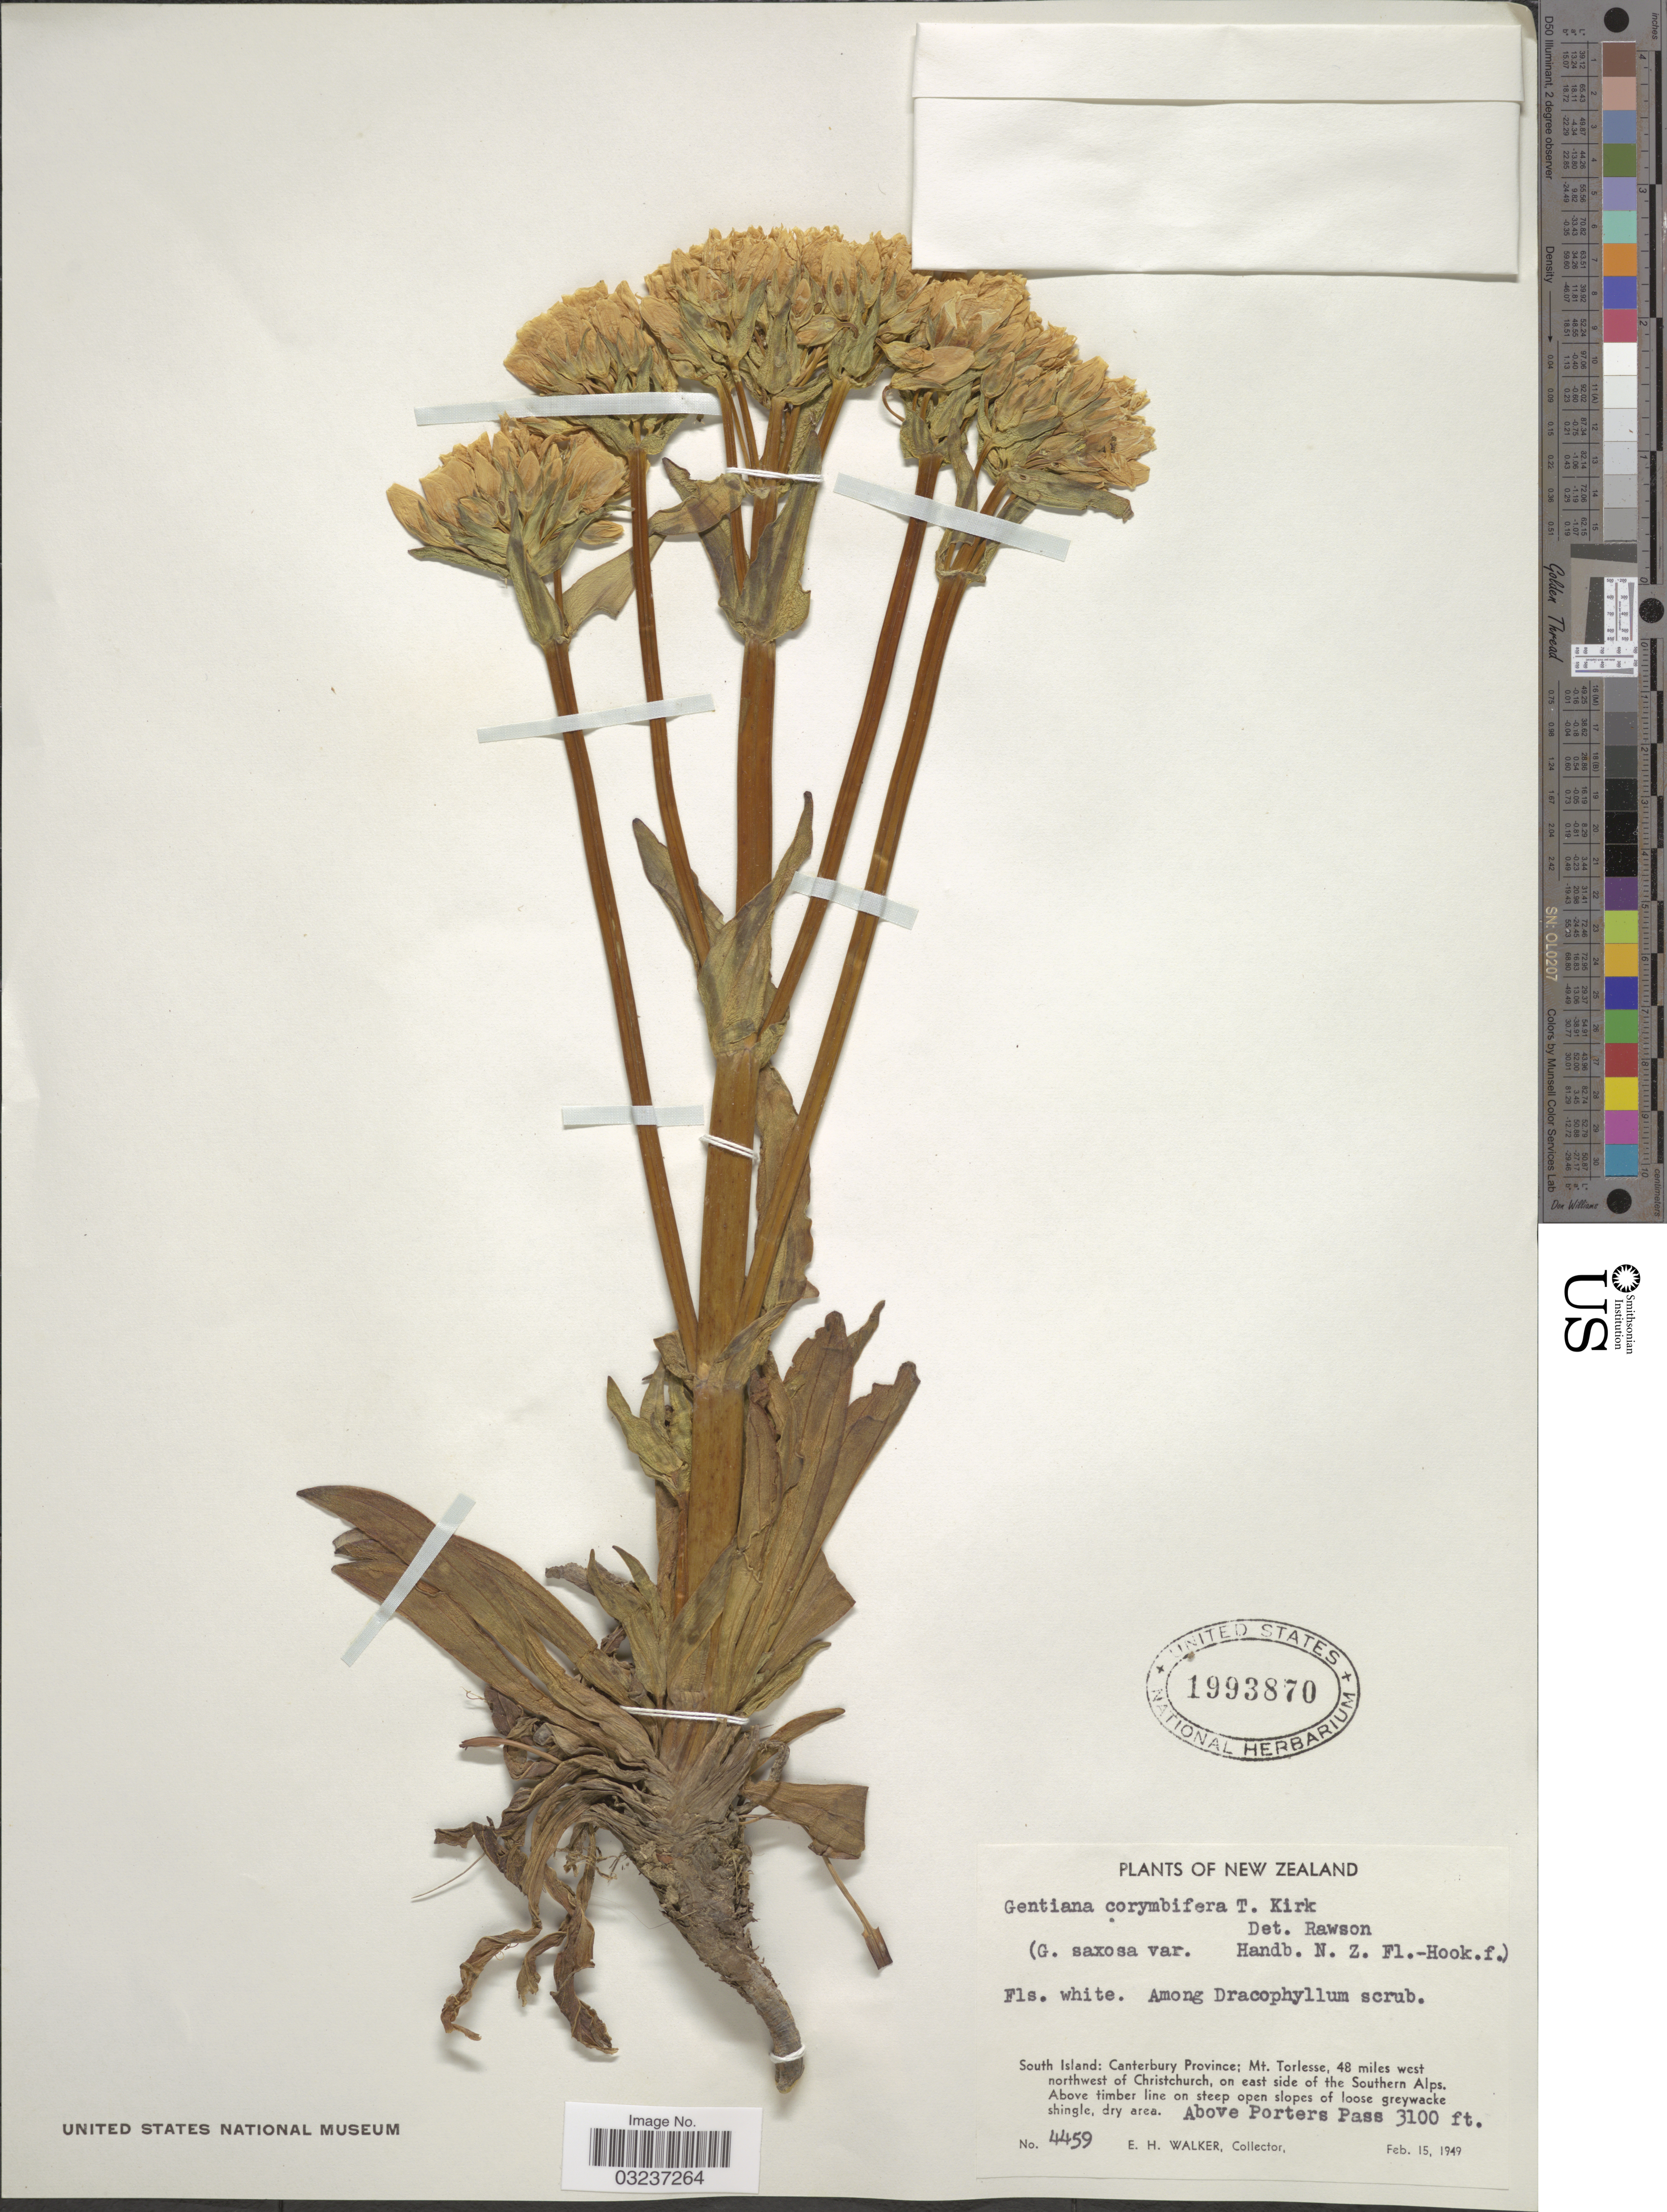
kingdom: Plantae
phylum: Tracheophyta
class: Magnoliopsida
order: Gentianales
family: Gentianaceae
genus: Gentiana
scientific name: Gentiana corymbifera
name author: Kirk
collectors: E. H. Walker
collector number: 4459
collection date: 1949-02-15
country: New Zealand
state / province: Canterbury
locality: South Island: Mt. Torlesse, 48 miles west northwest of Christchurch, on east side of the Southern Alps. Above Porters Pass.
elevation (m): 945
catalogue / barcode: US 1993870